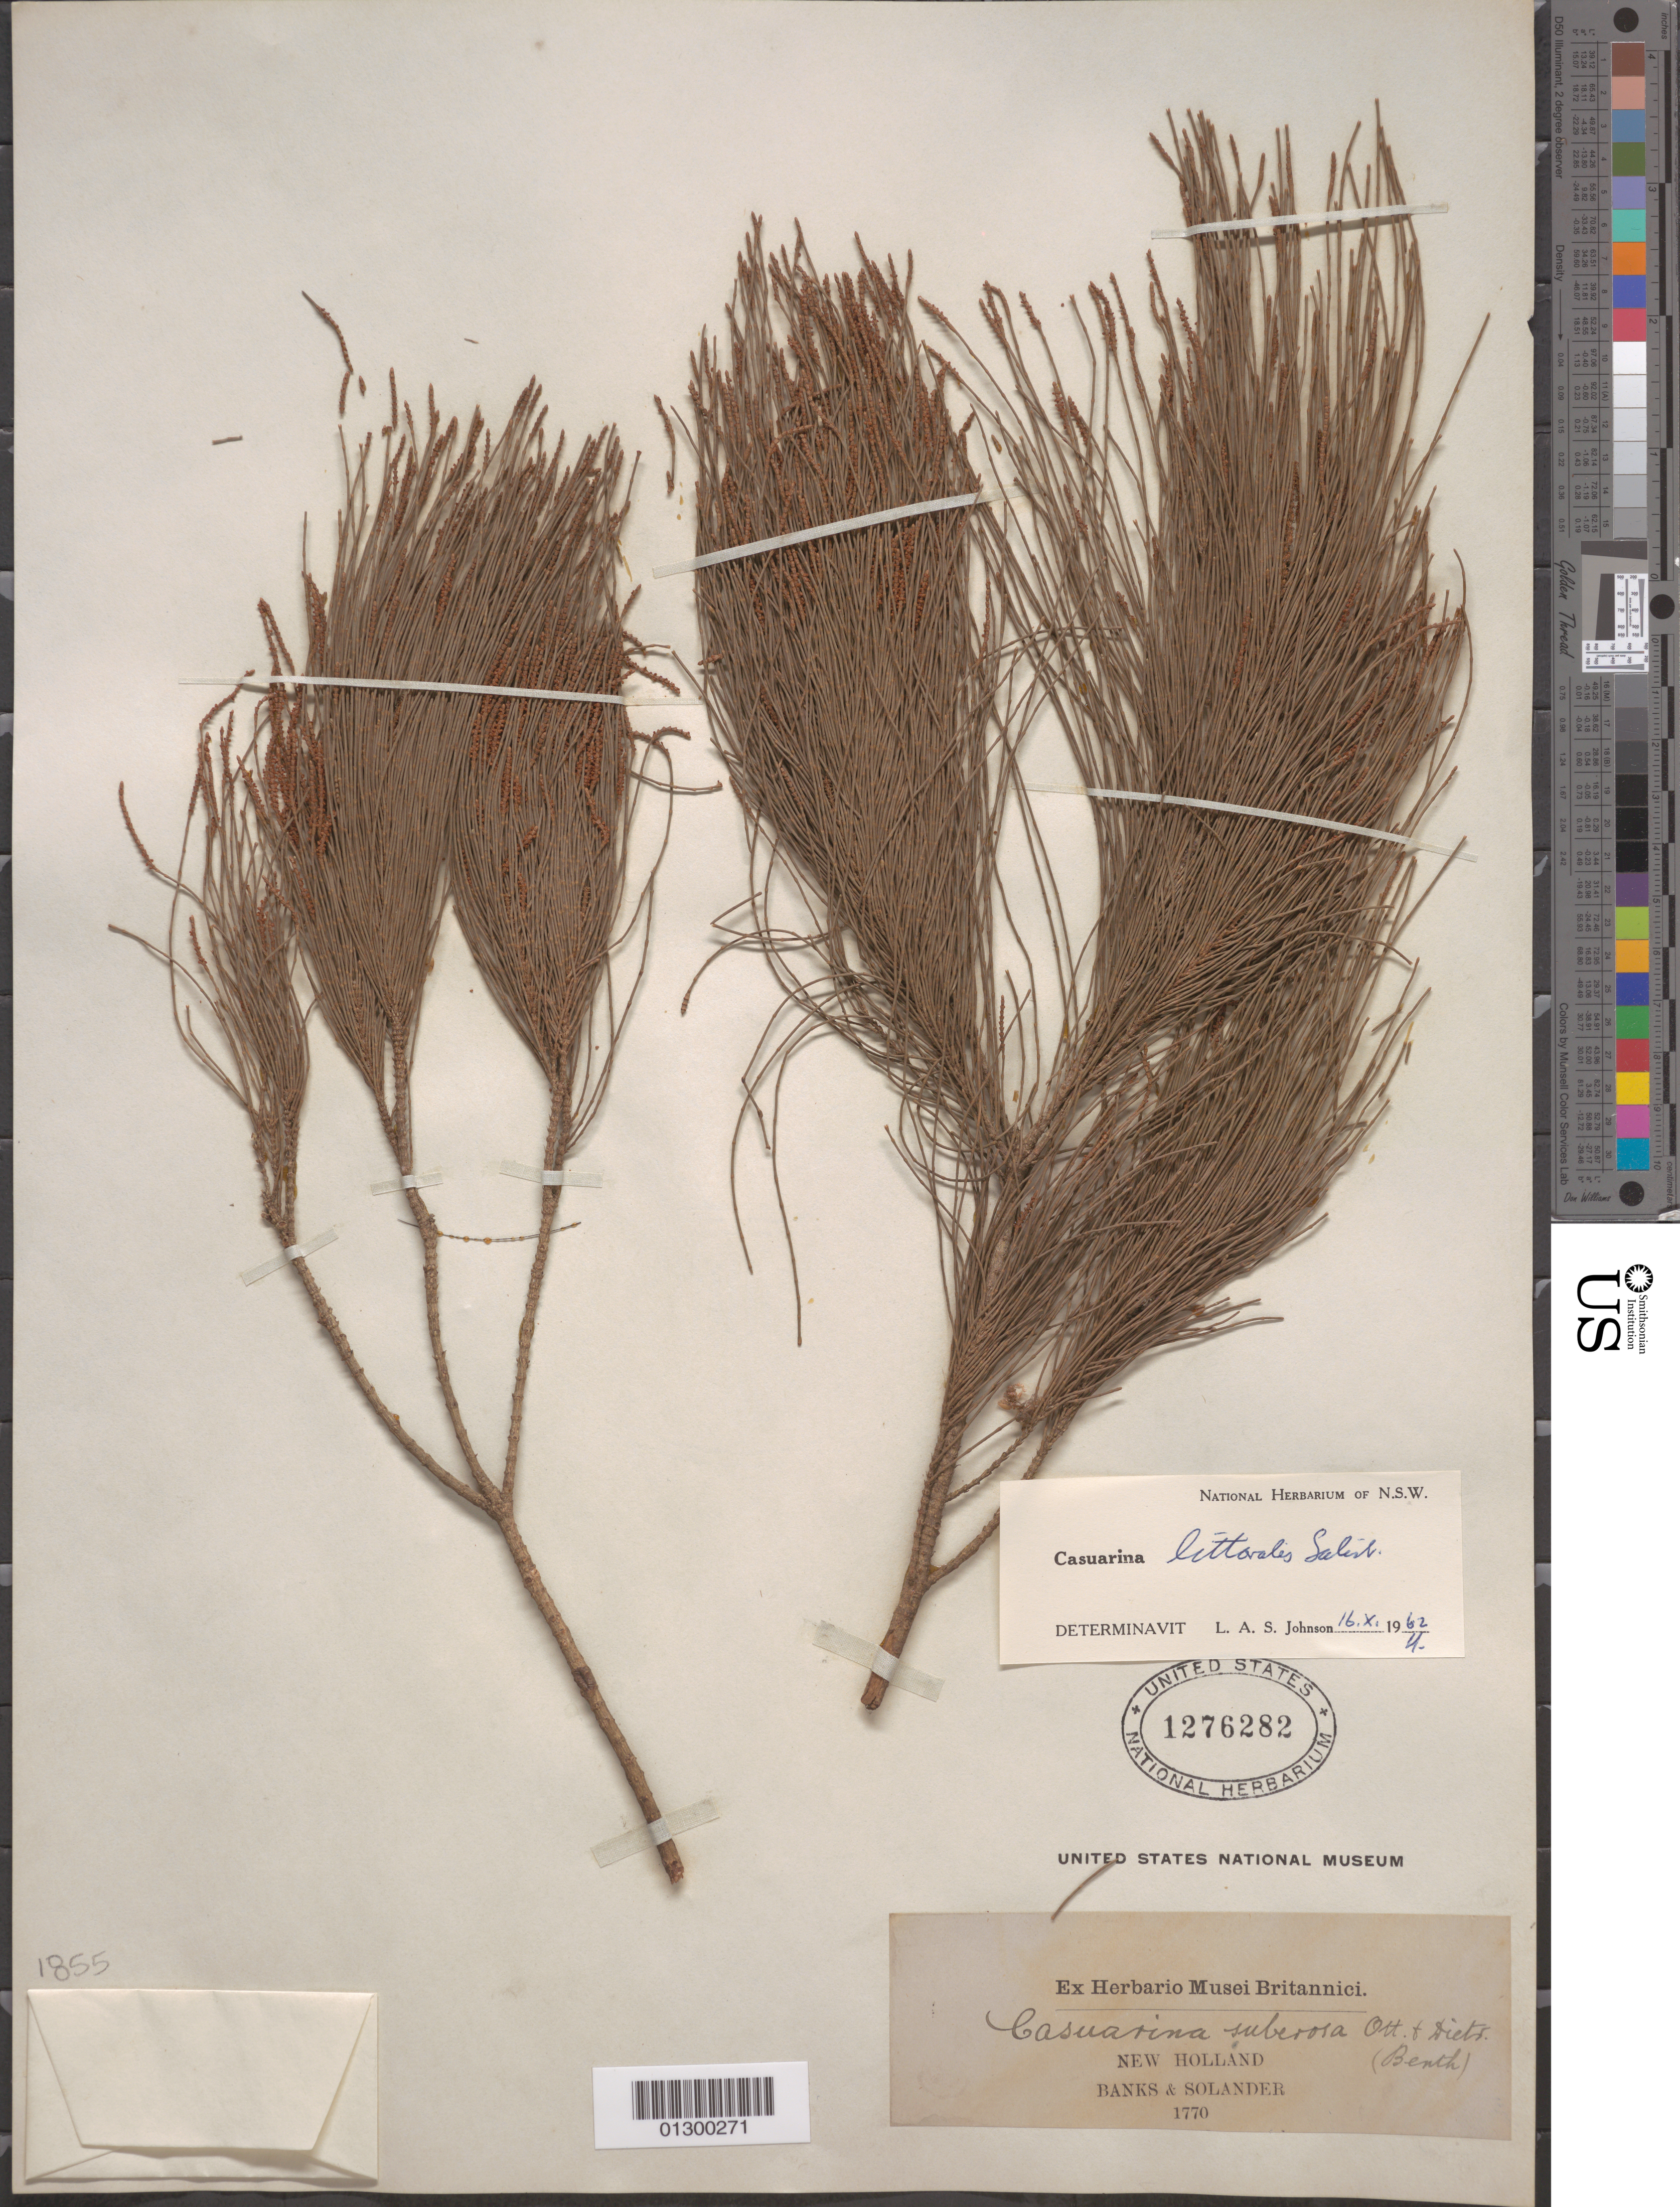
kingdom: Plantae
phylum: Tracheophyta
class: Magnoliopsida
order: Fagales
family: Casuarinaceae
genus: Casuarina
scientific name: Casuarina littoralis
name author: Salisb.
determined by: Johnson, L. A. S.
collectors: J. Banks & D. C. Solander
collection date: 1770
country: Australia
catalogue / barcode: US 1276282